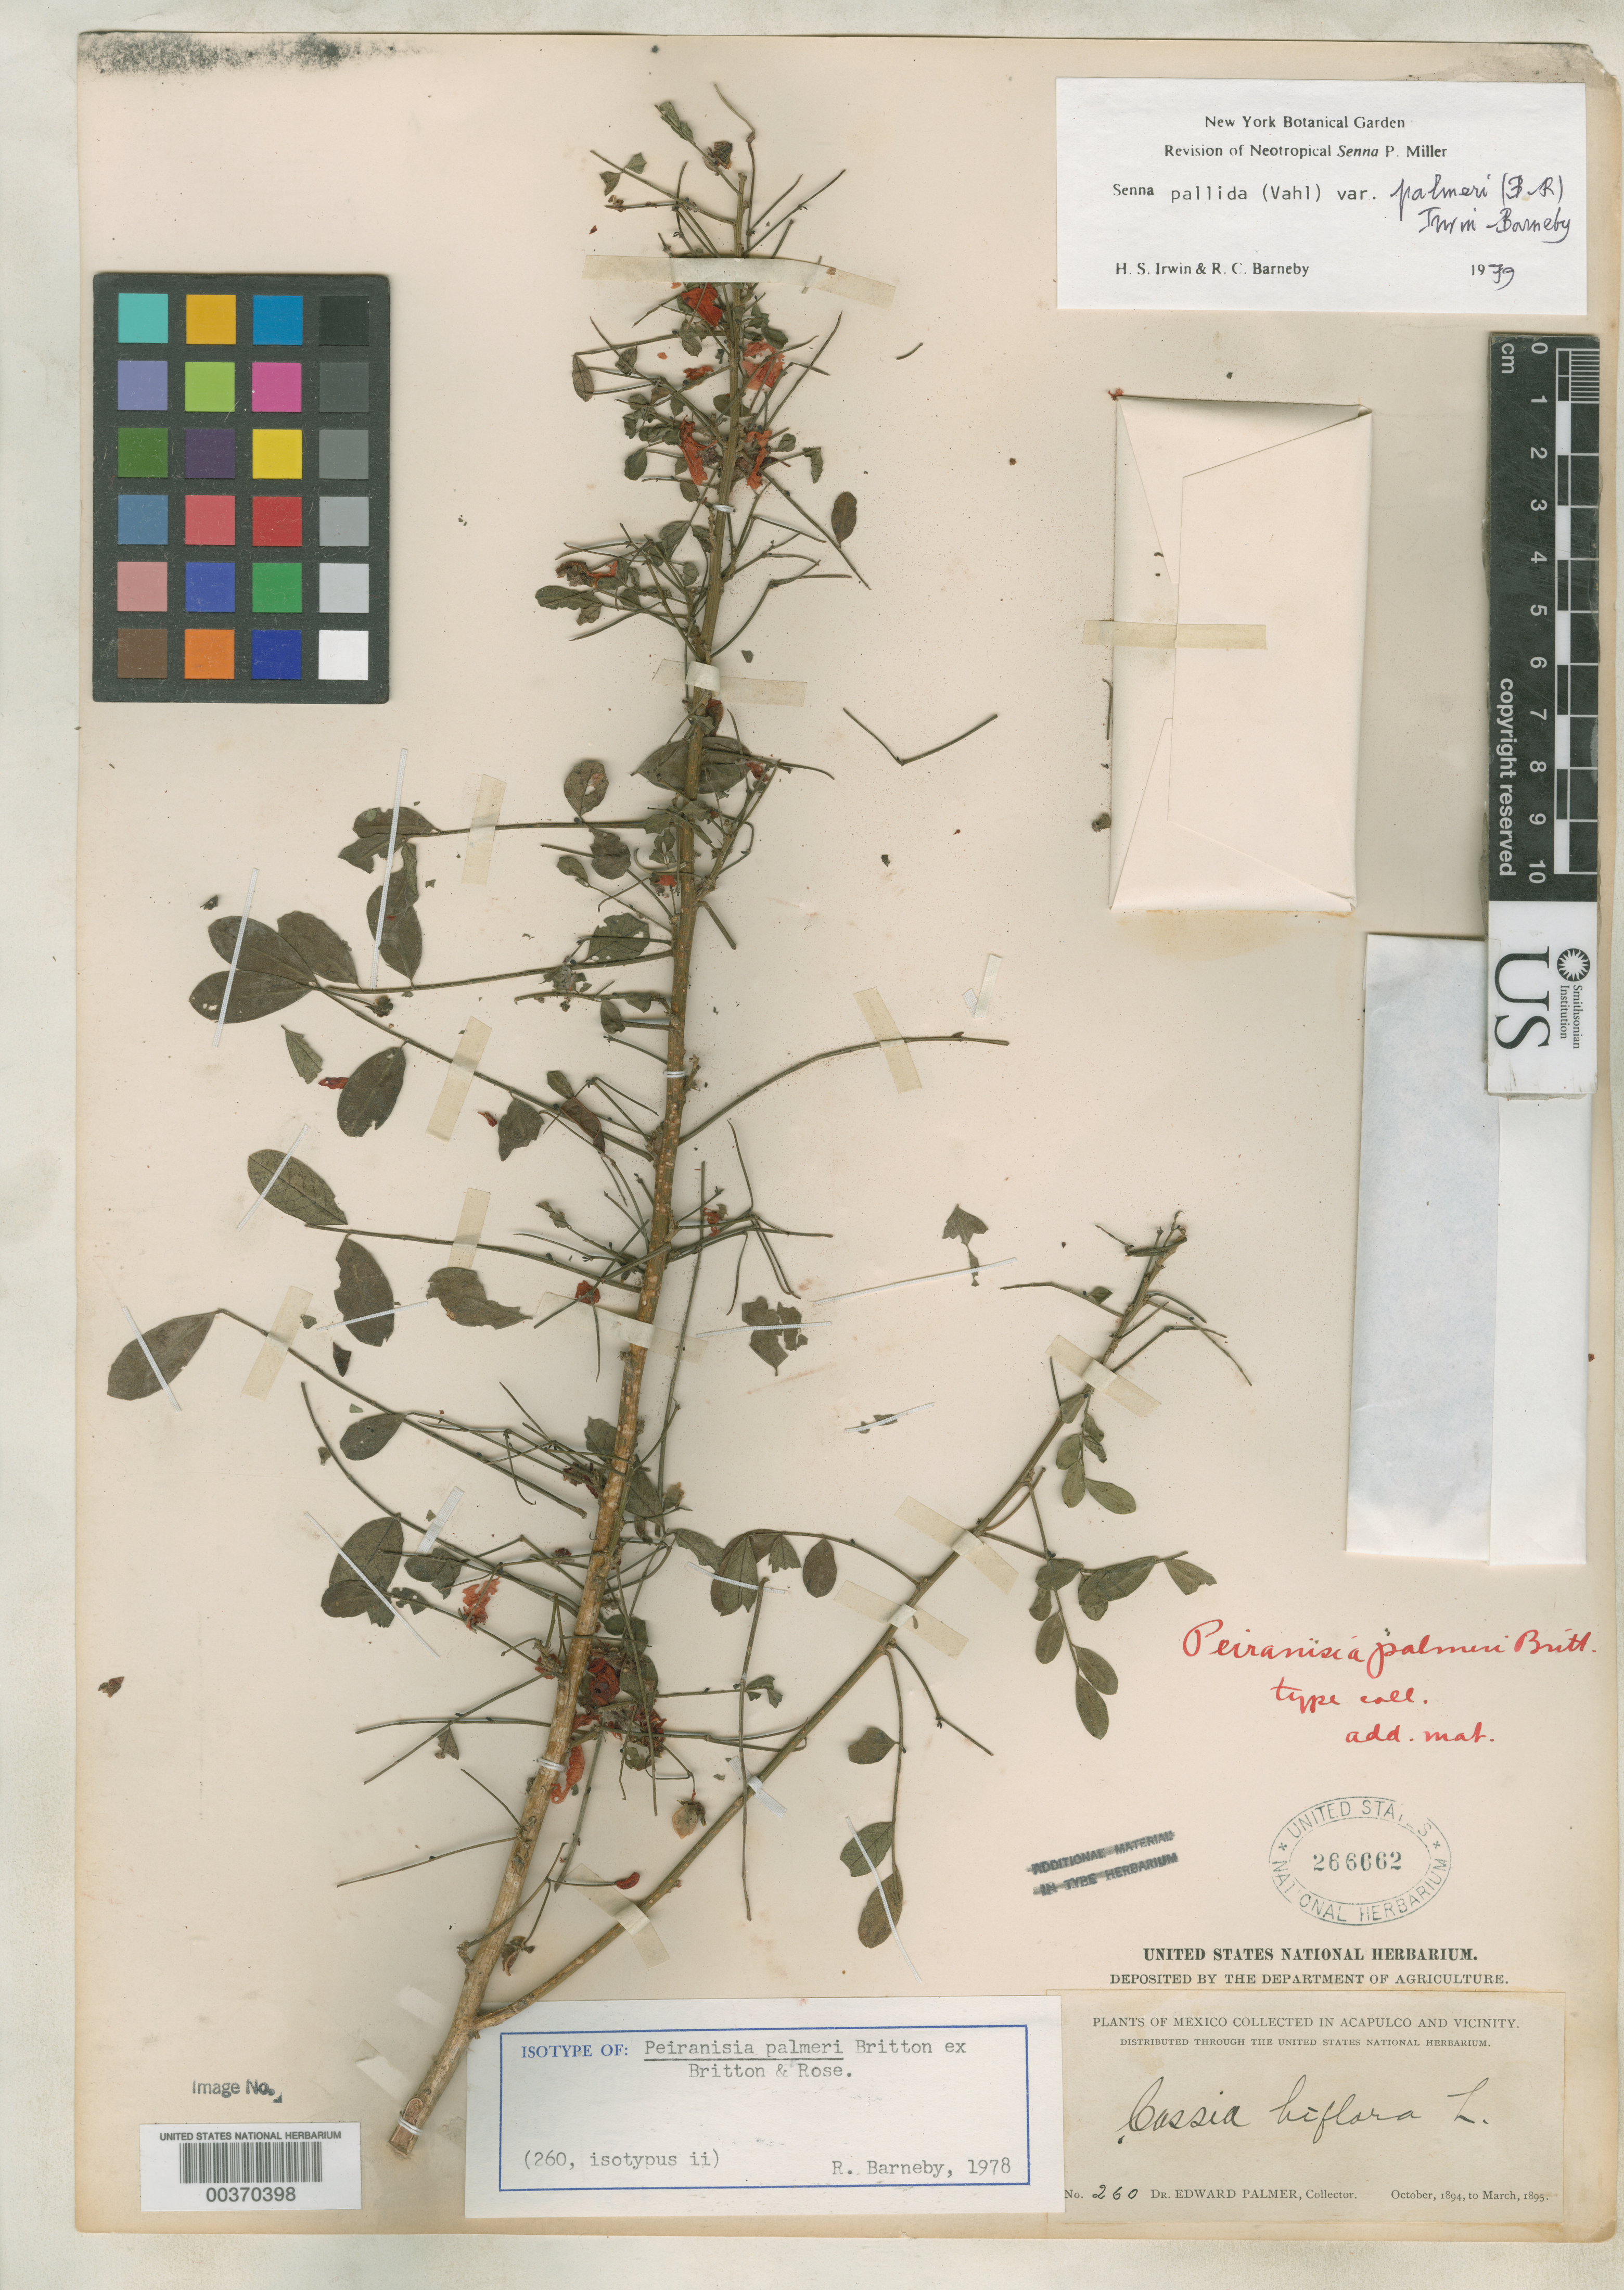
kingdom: Plantae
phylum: Tracheophyta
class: Magnoliopsida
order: Fabales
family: Fabaceae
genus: Peiranisia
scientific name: Peiranisia palmeri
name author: Britton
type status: Isotype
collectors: E. Palmer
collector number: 260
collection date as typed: Oct 1894 to -- Mar 1895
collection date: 1894-10/1895-03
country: Mexico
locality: Acapulco.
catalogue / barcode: US 266662